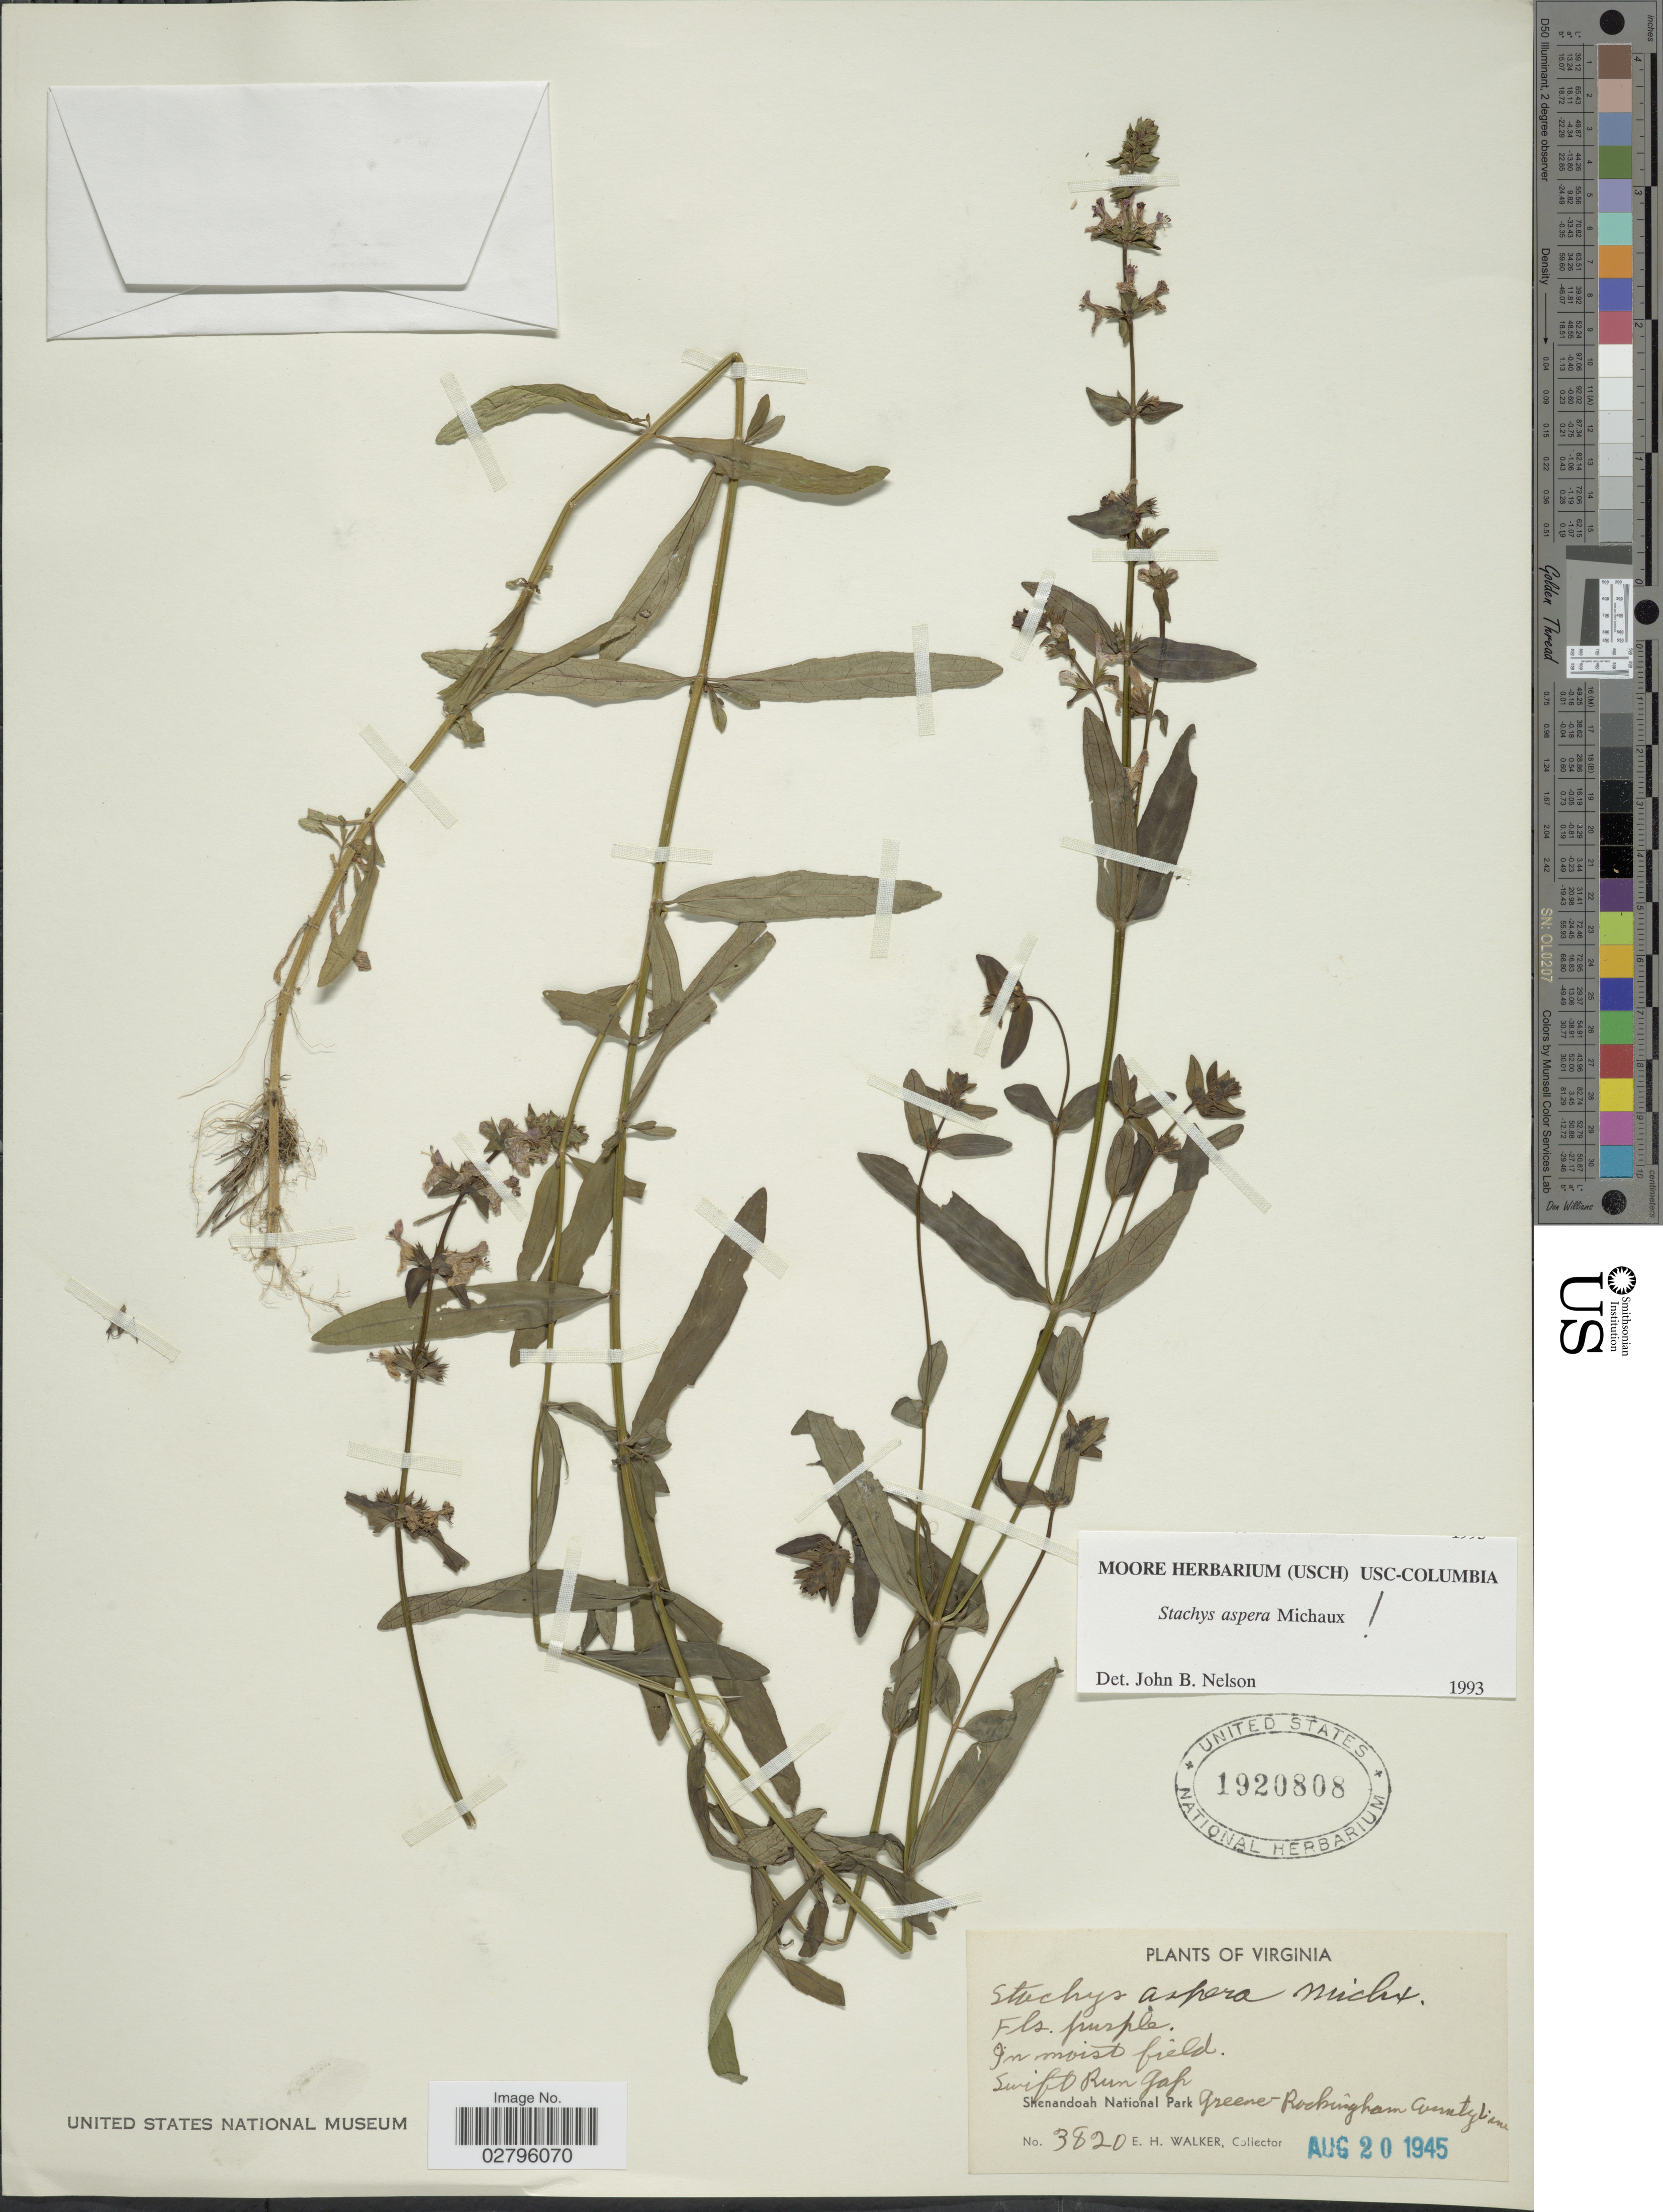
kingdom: Plantae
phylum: Tracheophyta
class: Magnoliopsida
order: Lamiales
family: Lamiaceae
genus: Stachys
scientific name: Stachys aspera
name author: Michx.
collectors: E. H. Walker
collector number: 3820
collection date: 1945-08-20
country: United States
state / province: Virginia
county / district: Greene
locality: Swift Run Gap, Shenandoah National Park, Greene Rockingham County line.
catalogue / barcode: US 1920808